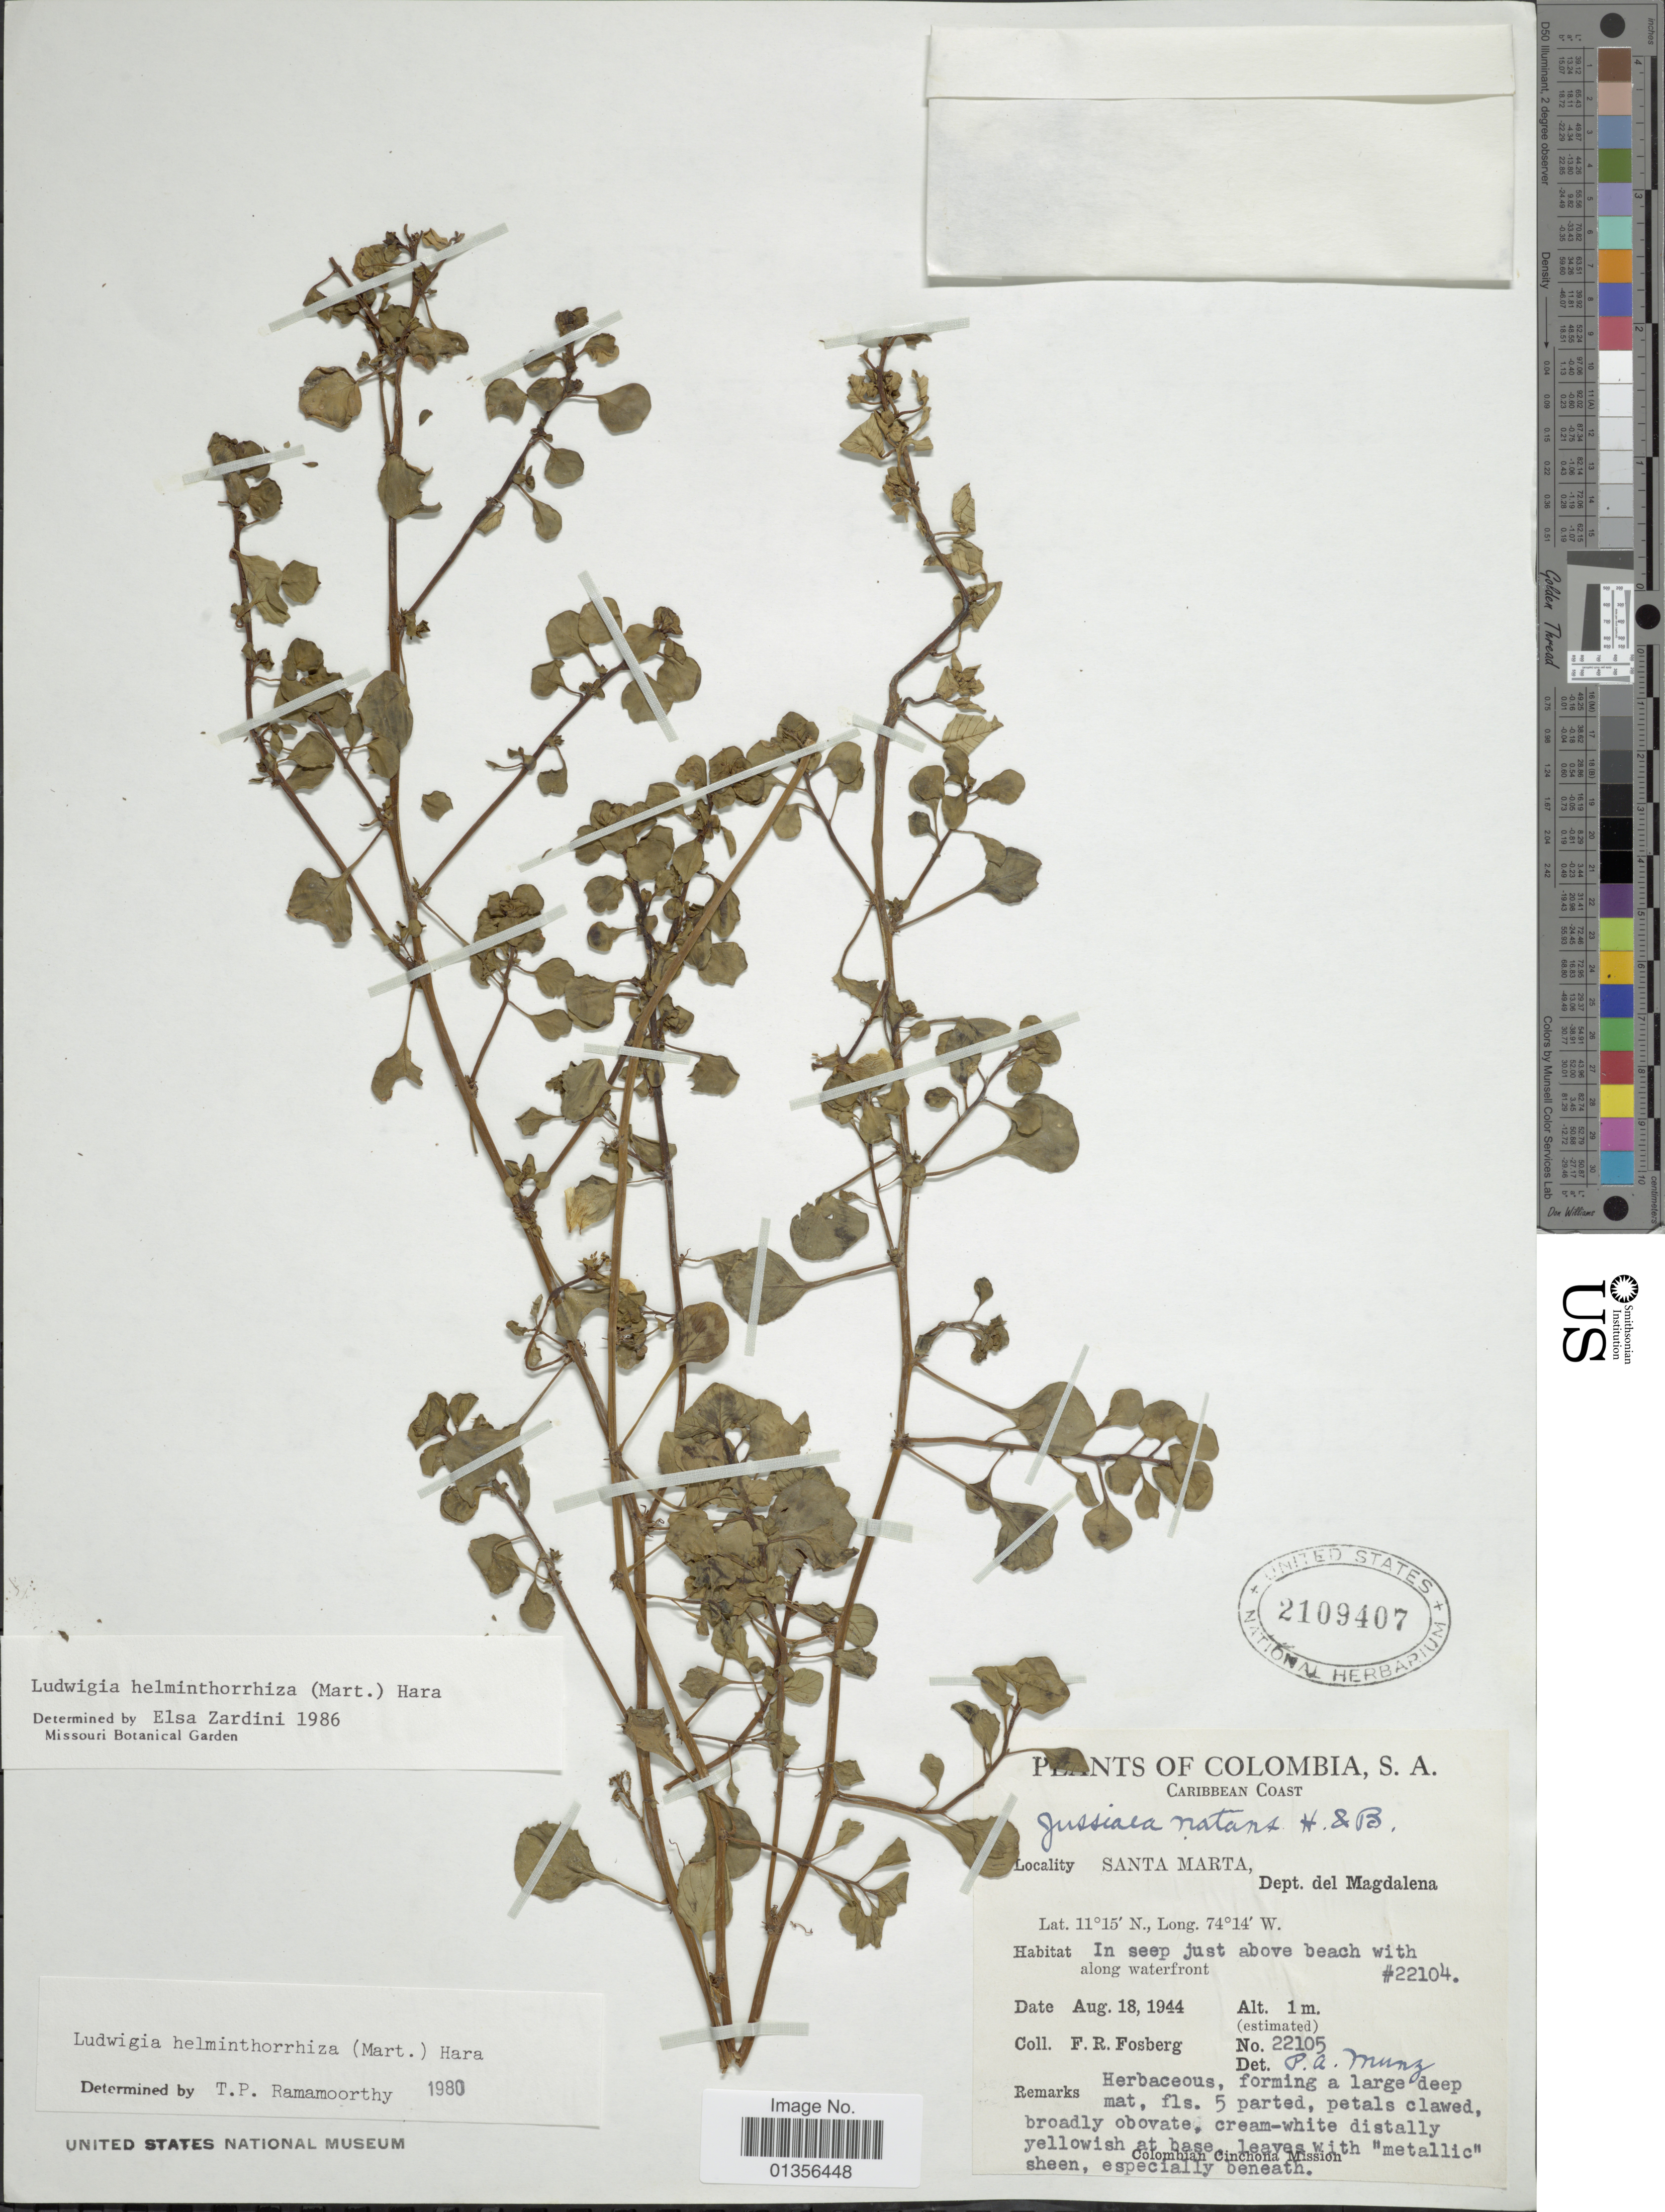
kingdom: Plantae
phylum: Tracheophyta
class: Magnoliopsida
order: Myrtales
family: Onagraceae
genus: Ludwigia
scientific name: Ludwigia helminthorrhiza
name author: (Mart.) H. Hara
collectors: F. R. Fosberg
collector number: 22104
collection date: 1944-08-18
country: Colombia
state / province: Magdalena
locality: Caribbean Coast, Santa Marta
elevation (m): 1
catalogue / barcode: US 2109407